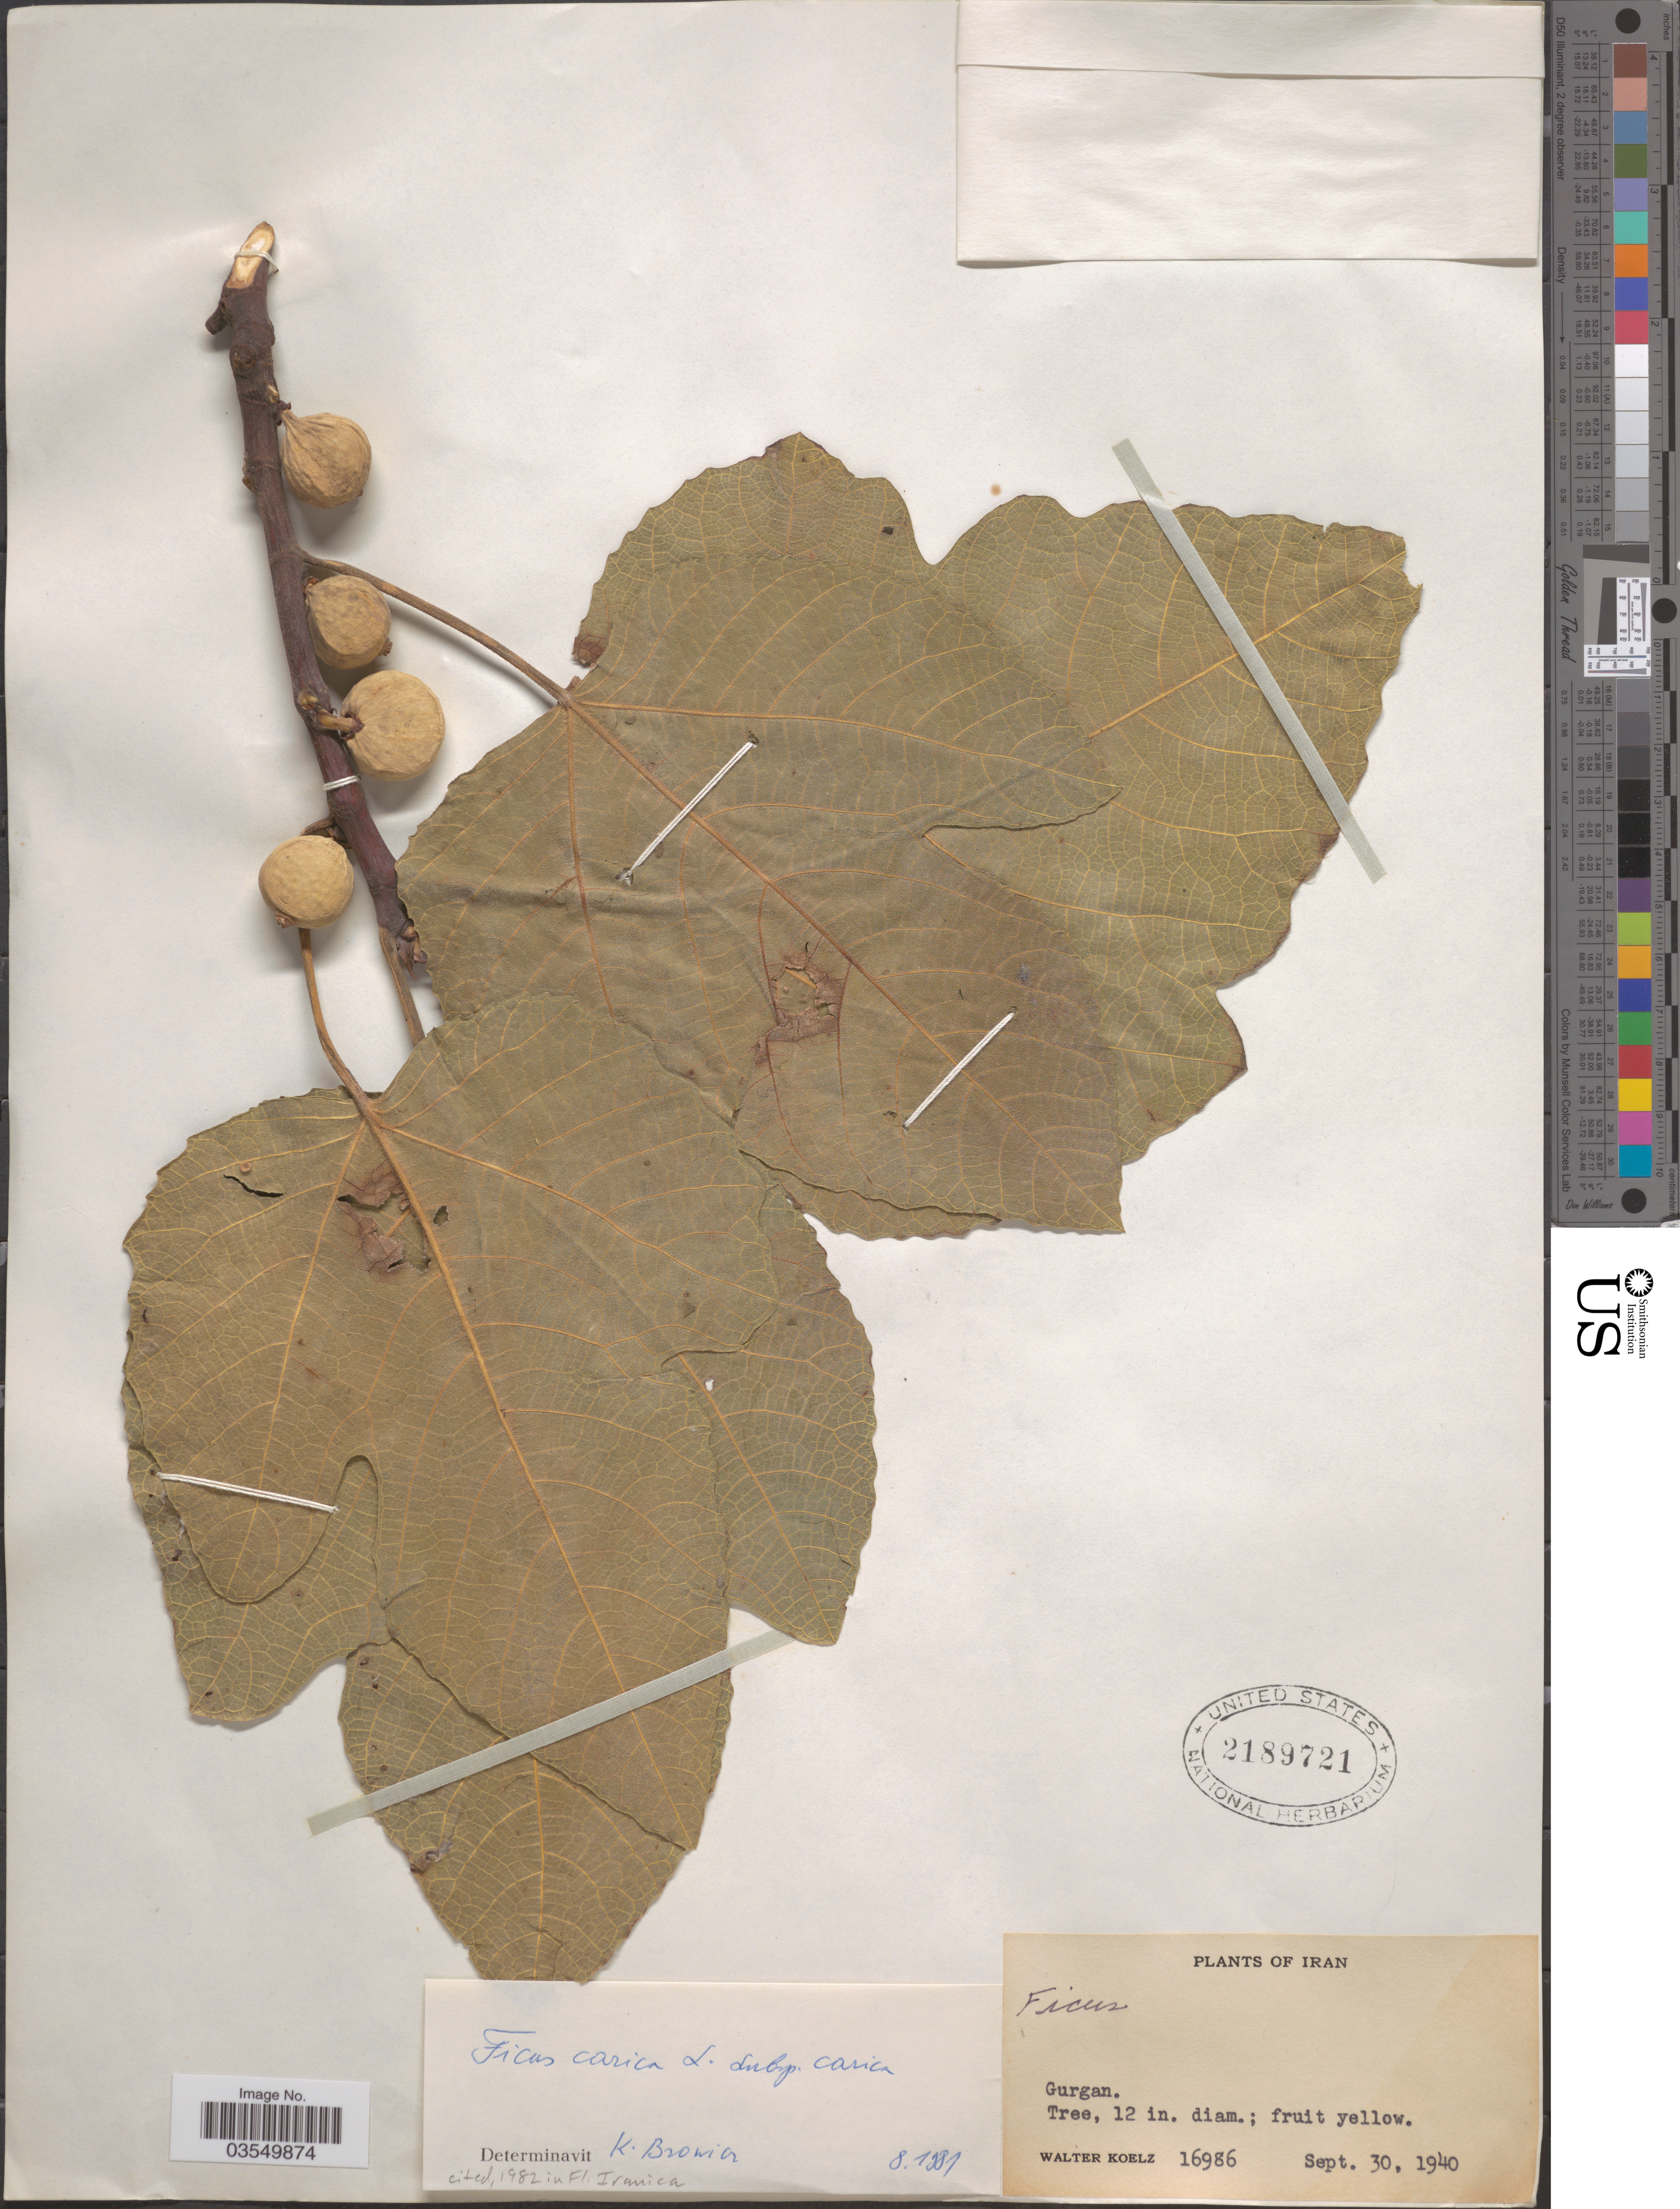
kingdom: Plantae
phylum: Tracheophyta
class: Magnoliopsida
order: Rosales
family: Moraceae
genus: Ficus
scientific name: Ficus carica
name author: L.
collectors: W. N. Koelz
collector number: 16986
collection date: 1940-09-30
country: Iran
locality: Gurgan.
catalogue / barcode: US 2189721